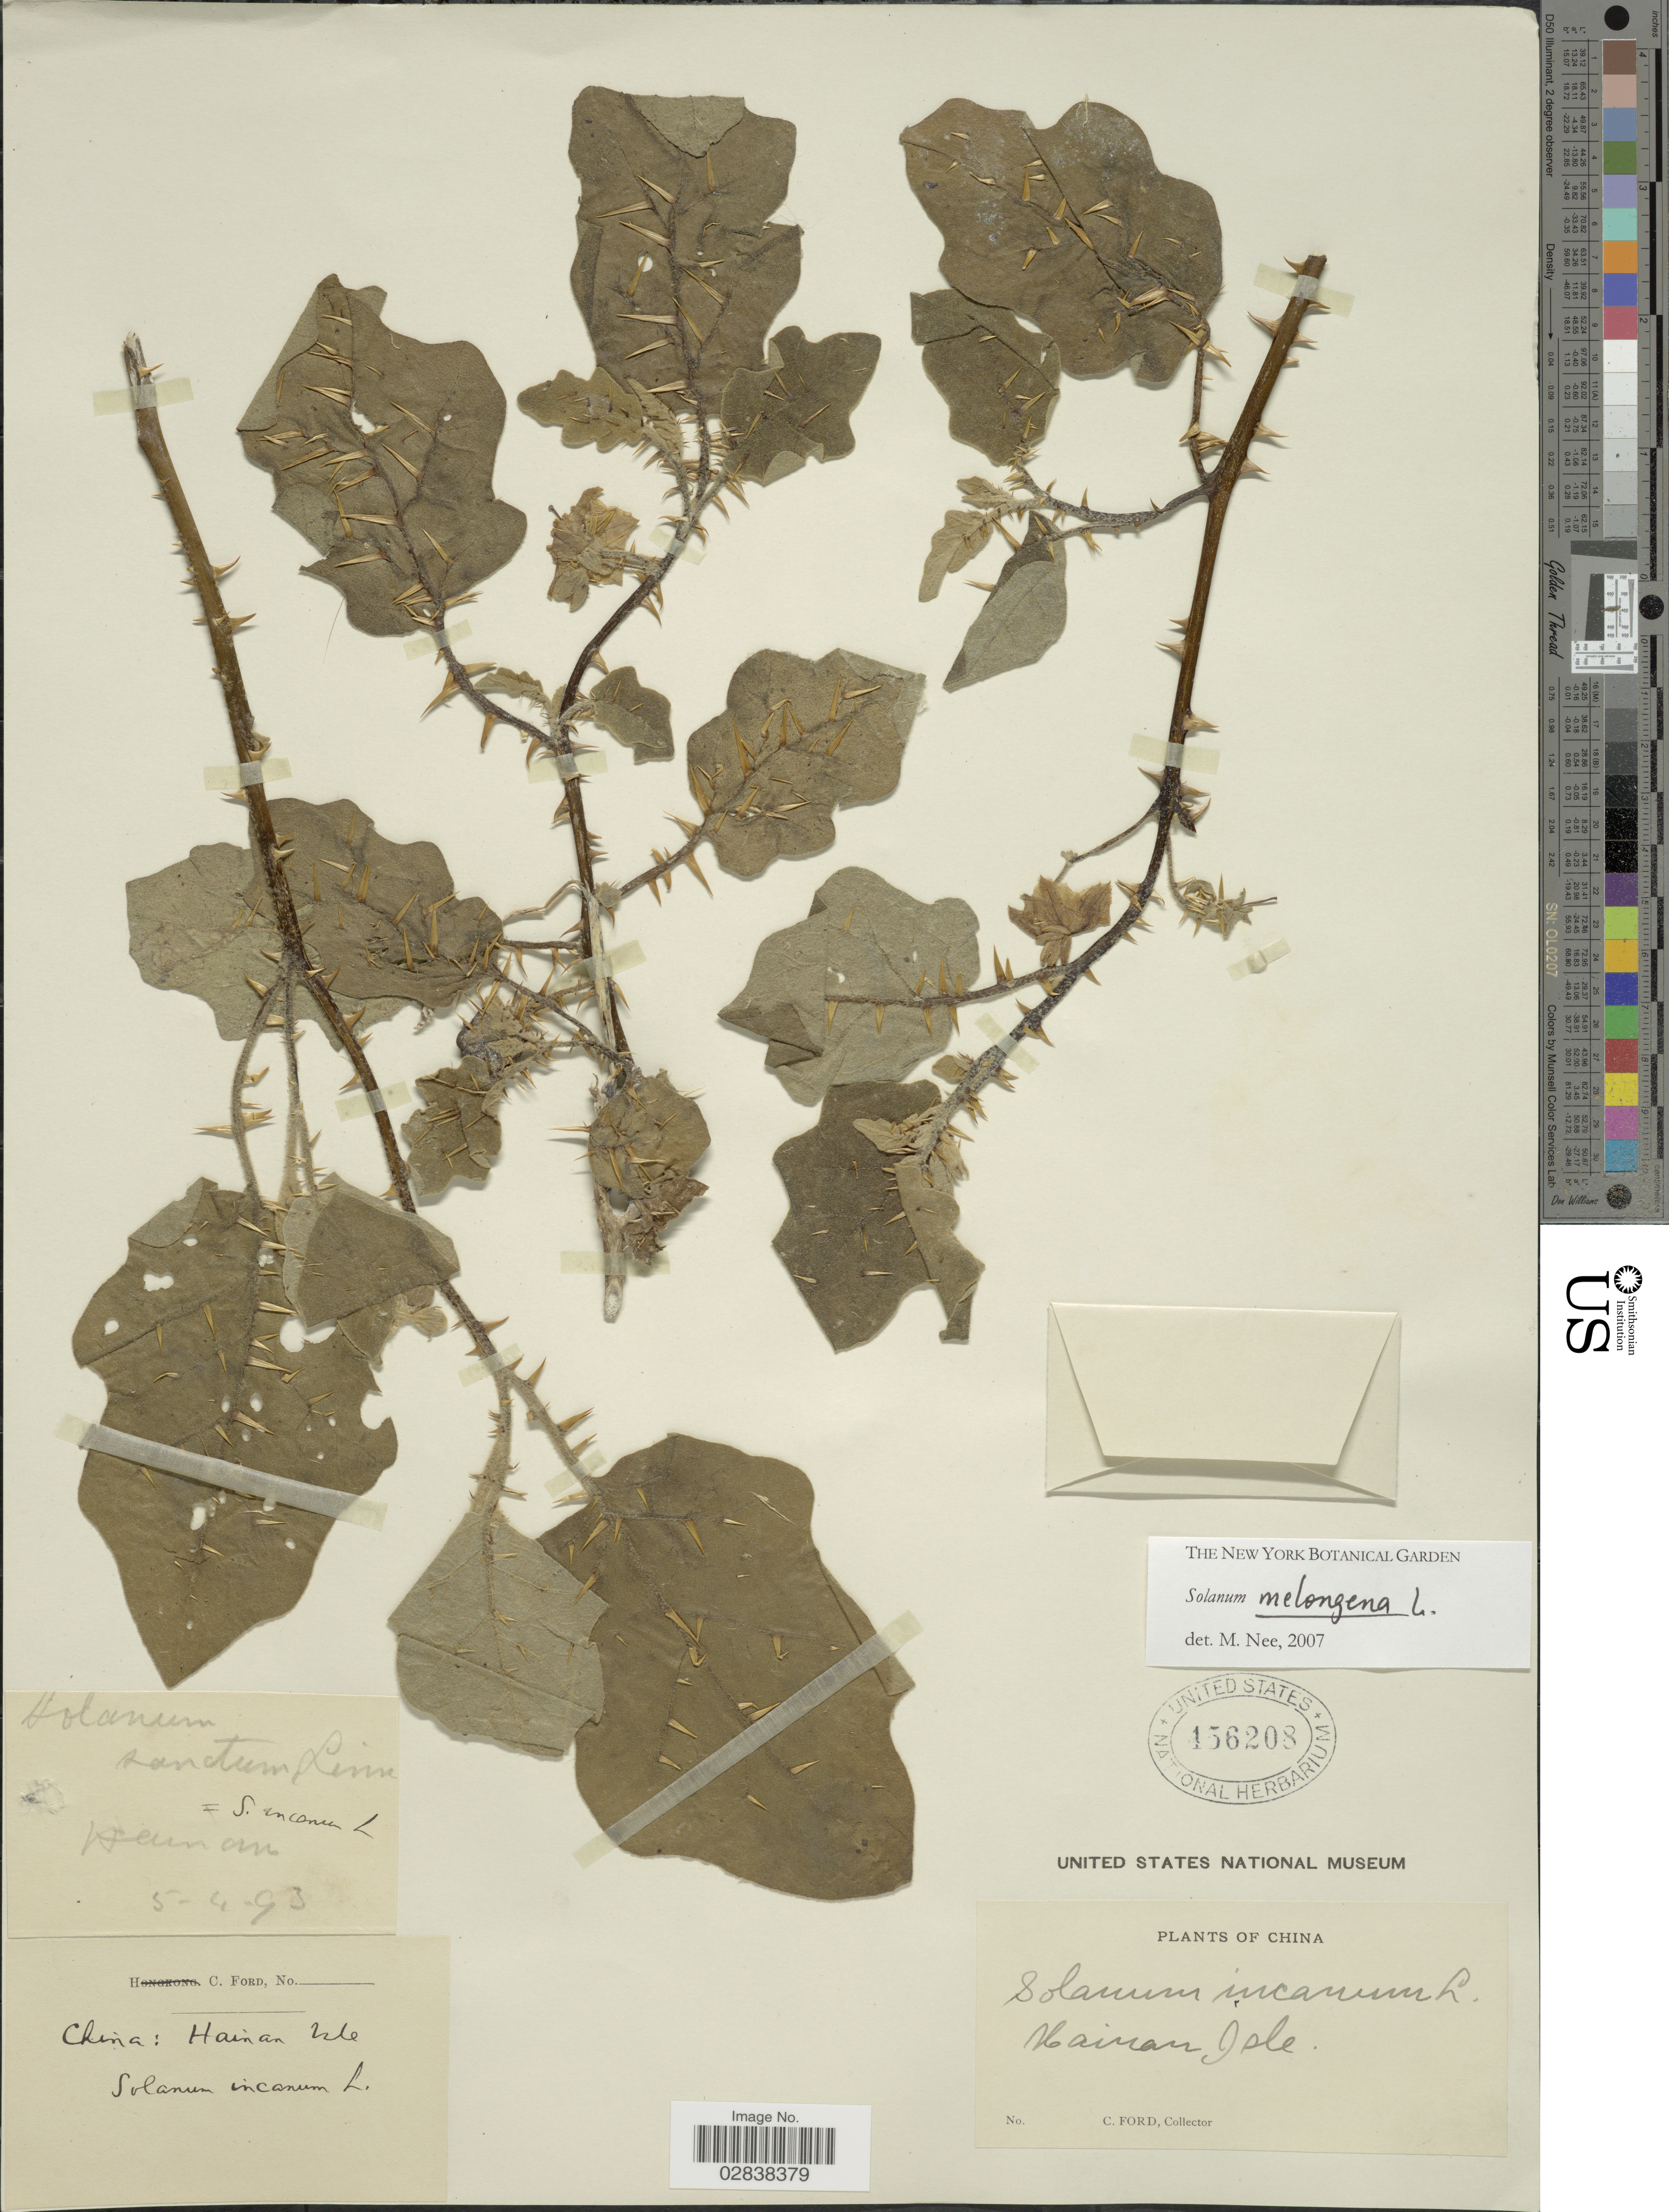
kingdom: Plantae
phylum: Tracheophyta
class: Magnoliopsida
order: Solanales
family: Solanaceae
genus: Solanum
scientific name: Solanum melongena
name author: L.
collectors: C. Ford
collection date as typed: Transcribed d/m/y: 5/4/93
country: China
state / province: Hainan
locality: Hainan Isle.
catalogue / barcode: US 156208